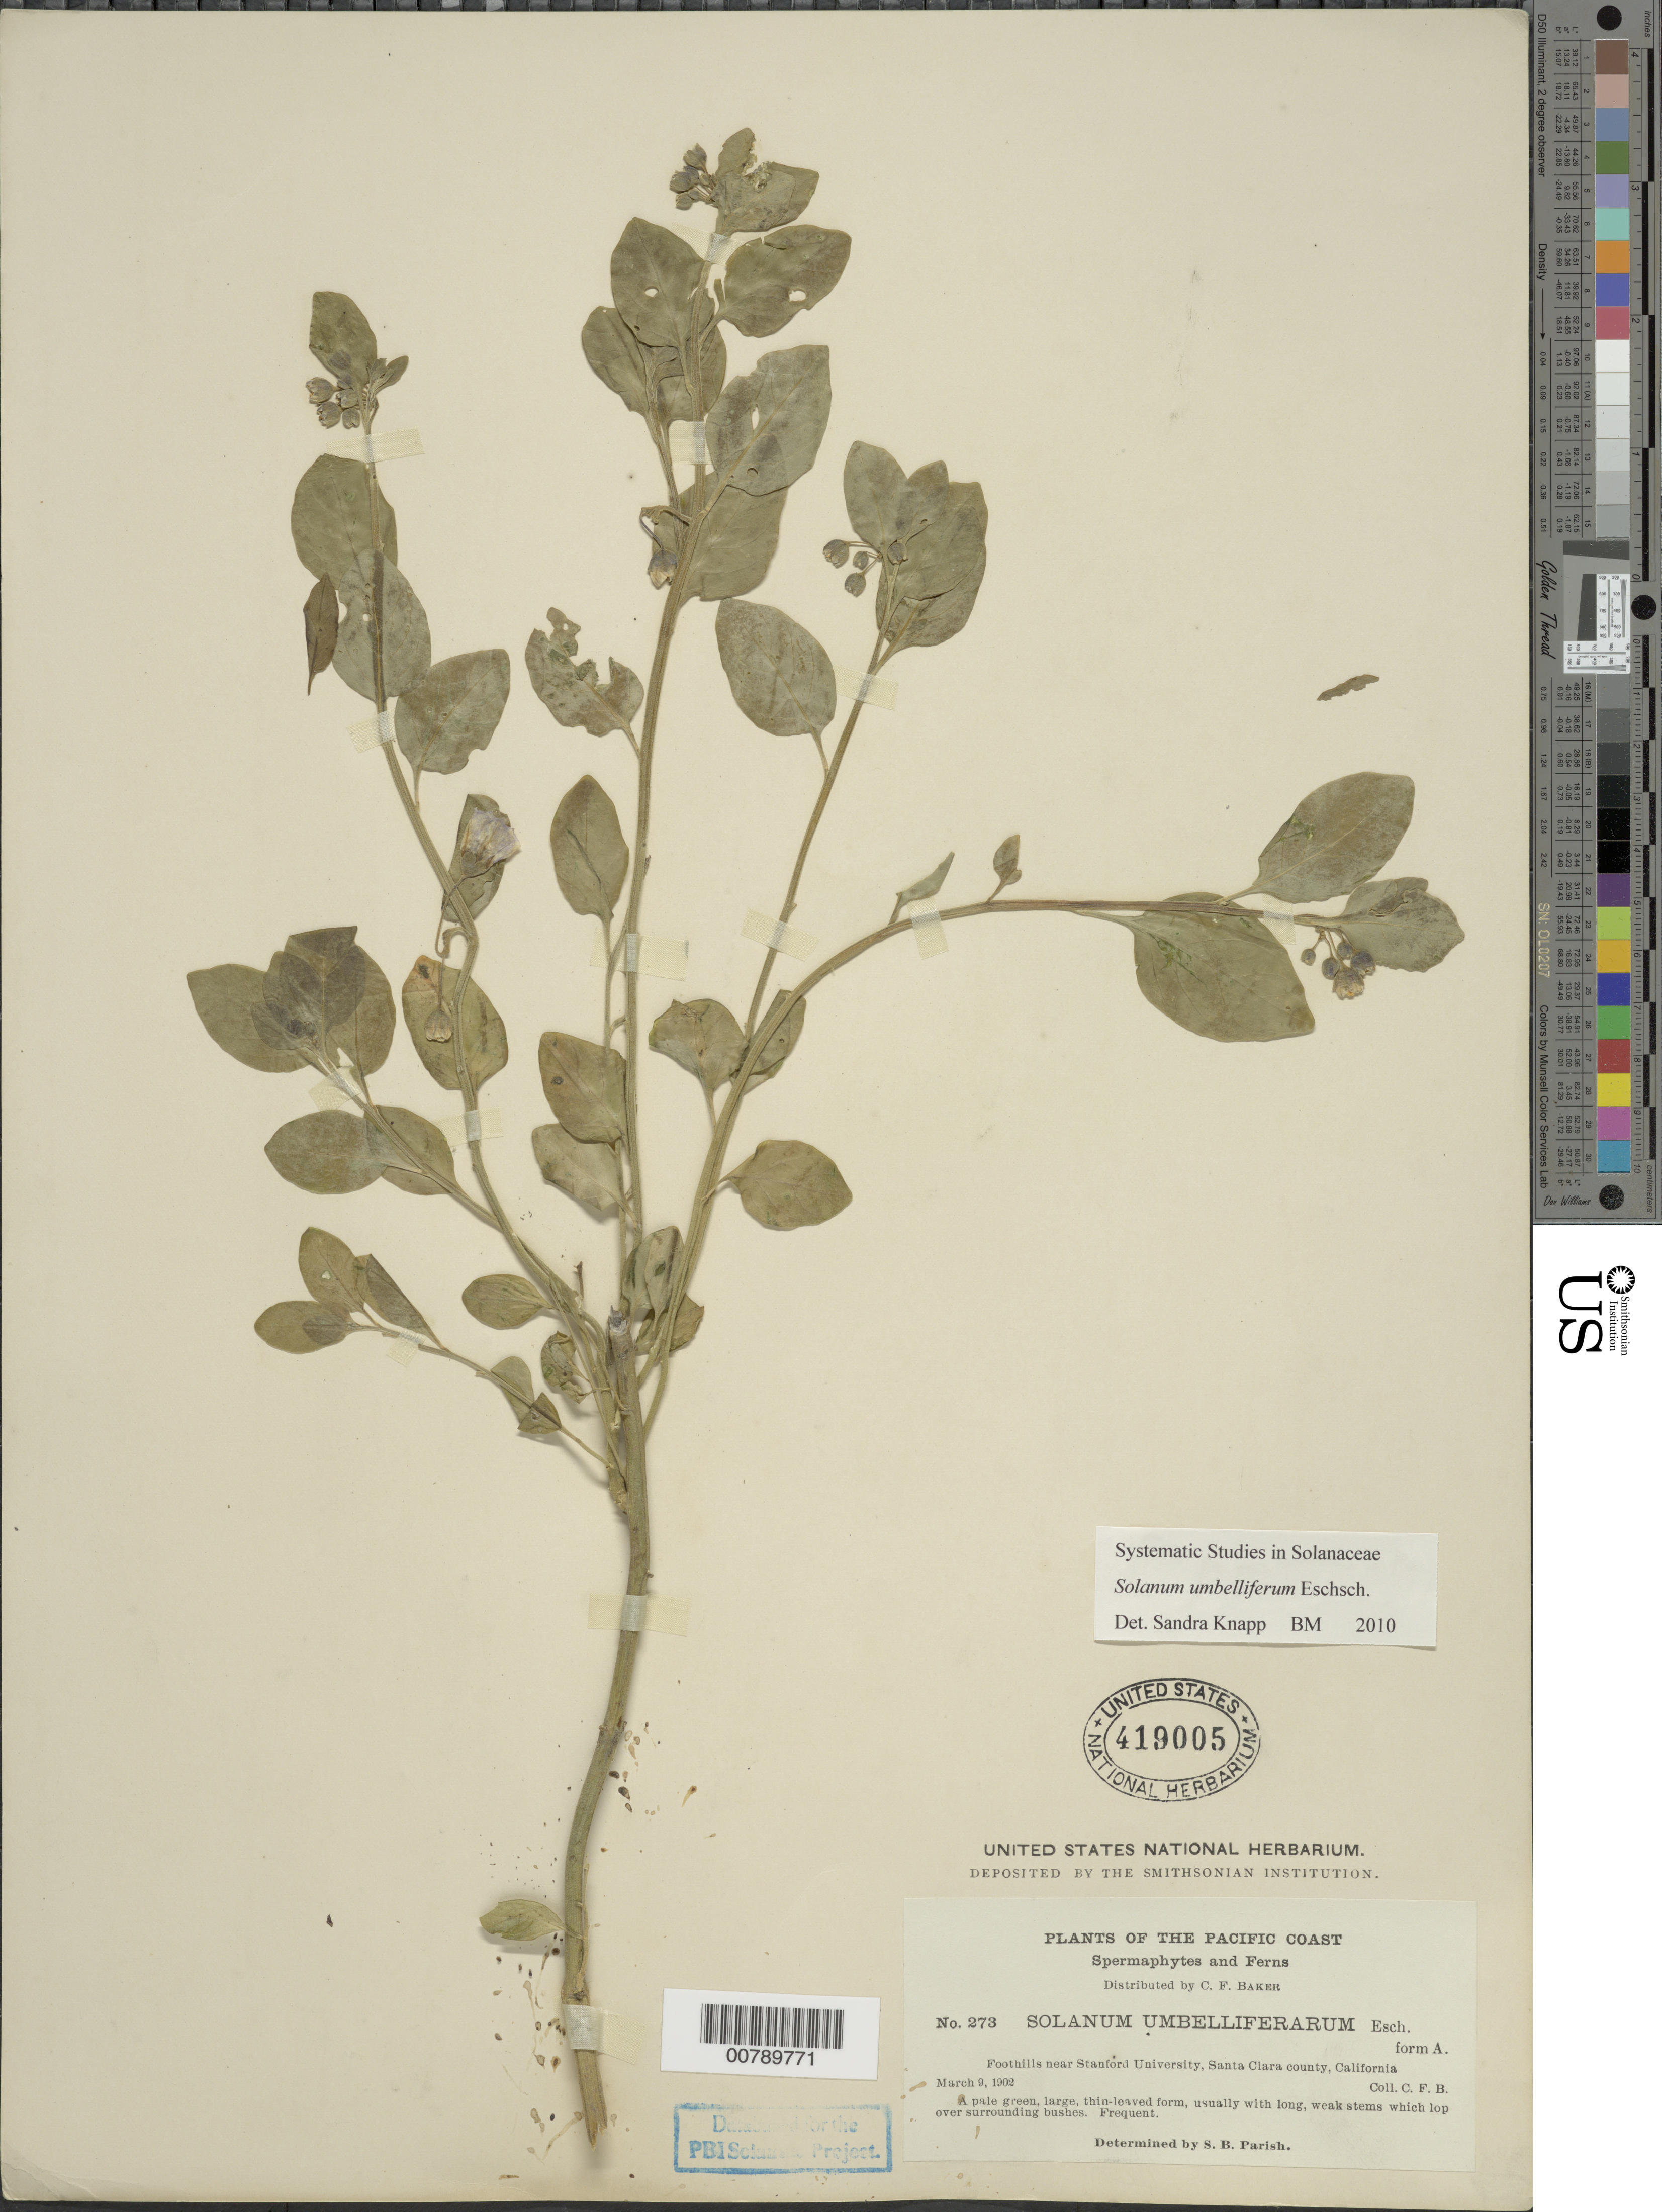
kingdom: Plantae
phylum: Tracheophyta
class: Magnoliopsida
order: Solanales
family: Solanaceae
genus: Solanum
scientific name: Solanum umbelliferum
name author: Eschsch.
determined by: Knapp, S. D.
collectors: C. F. Baker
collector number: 273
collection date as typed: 9 May 1902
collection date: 1902-05-09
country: United States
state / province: California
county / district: Santa Clara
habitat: foothills; grows in open sunlight about rocky hillsides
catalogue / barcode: US 419005